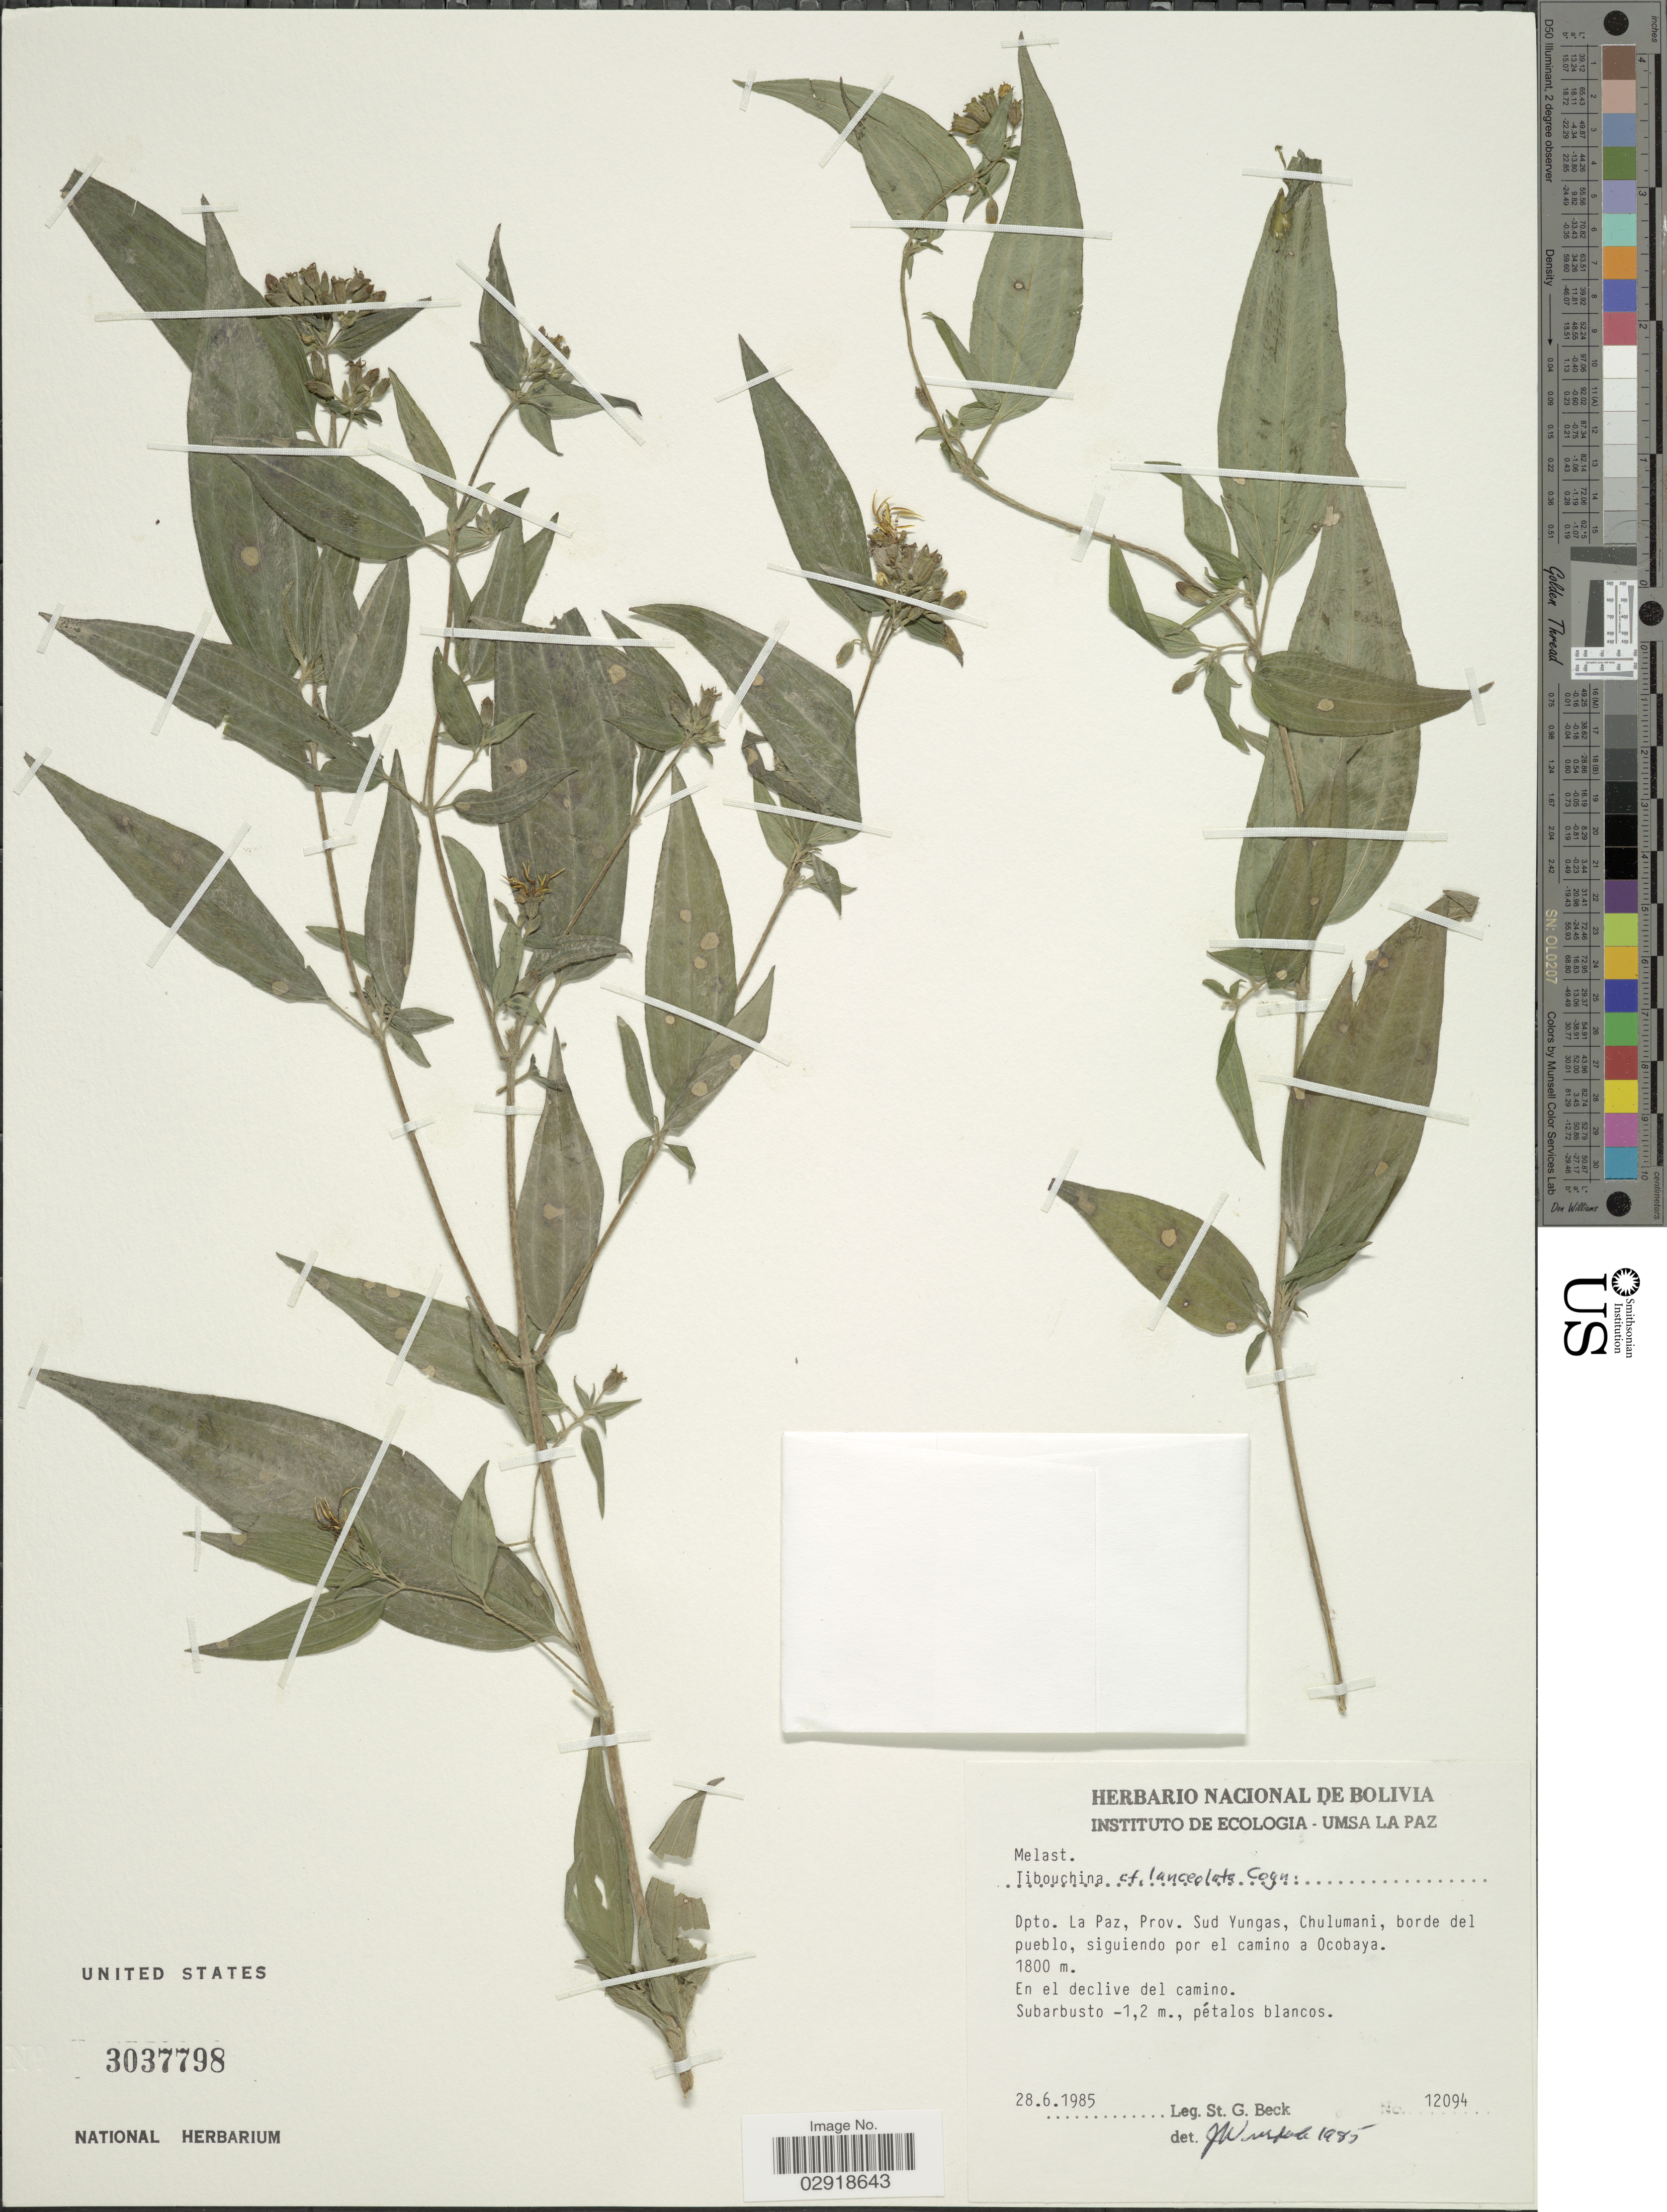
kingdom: Plantae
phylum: Tracheophyta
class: Magnoliopsida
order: Myrtales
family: Melastomataceae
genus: Chaetogastra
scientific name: Chaetogastra pauciflora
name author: P.J.F. Guim. & Michelang.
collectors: S. G. Beck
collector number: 12094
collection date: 1985-06-28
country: Bolivia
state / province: La Paz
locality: Dpto. La Paz, Prov. Sud Yungas, Chulumani, borde del pueblo, siguiendo por el camino a Ocobaya.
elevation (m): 1800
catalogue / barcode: US 3037798